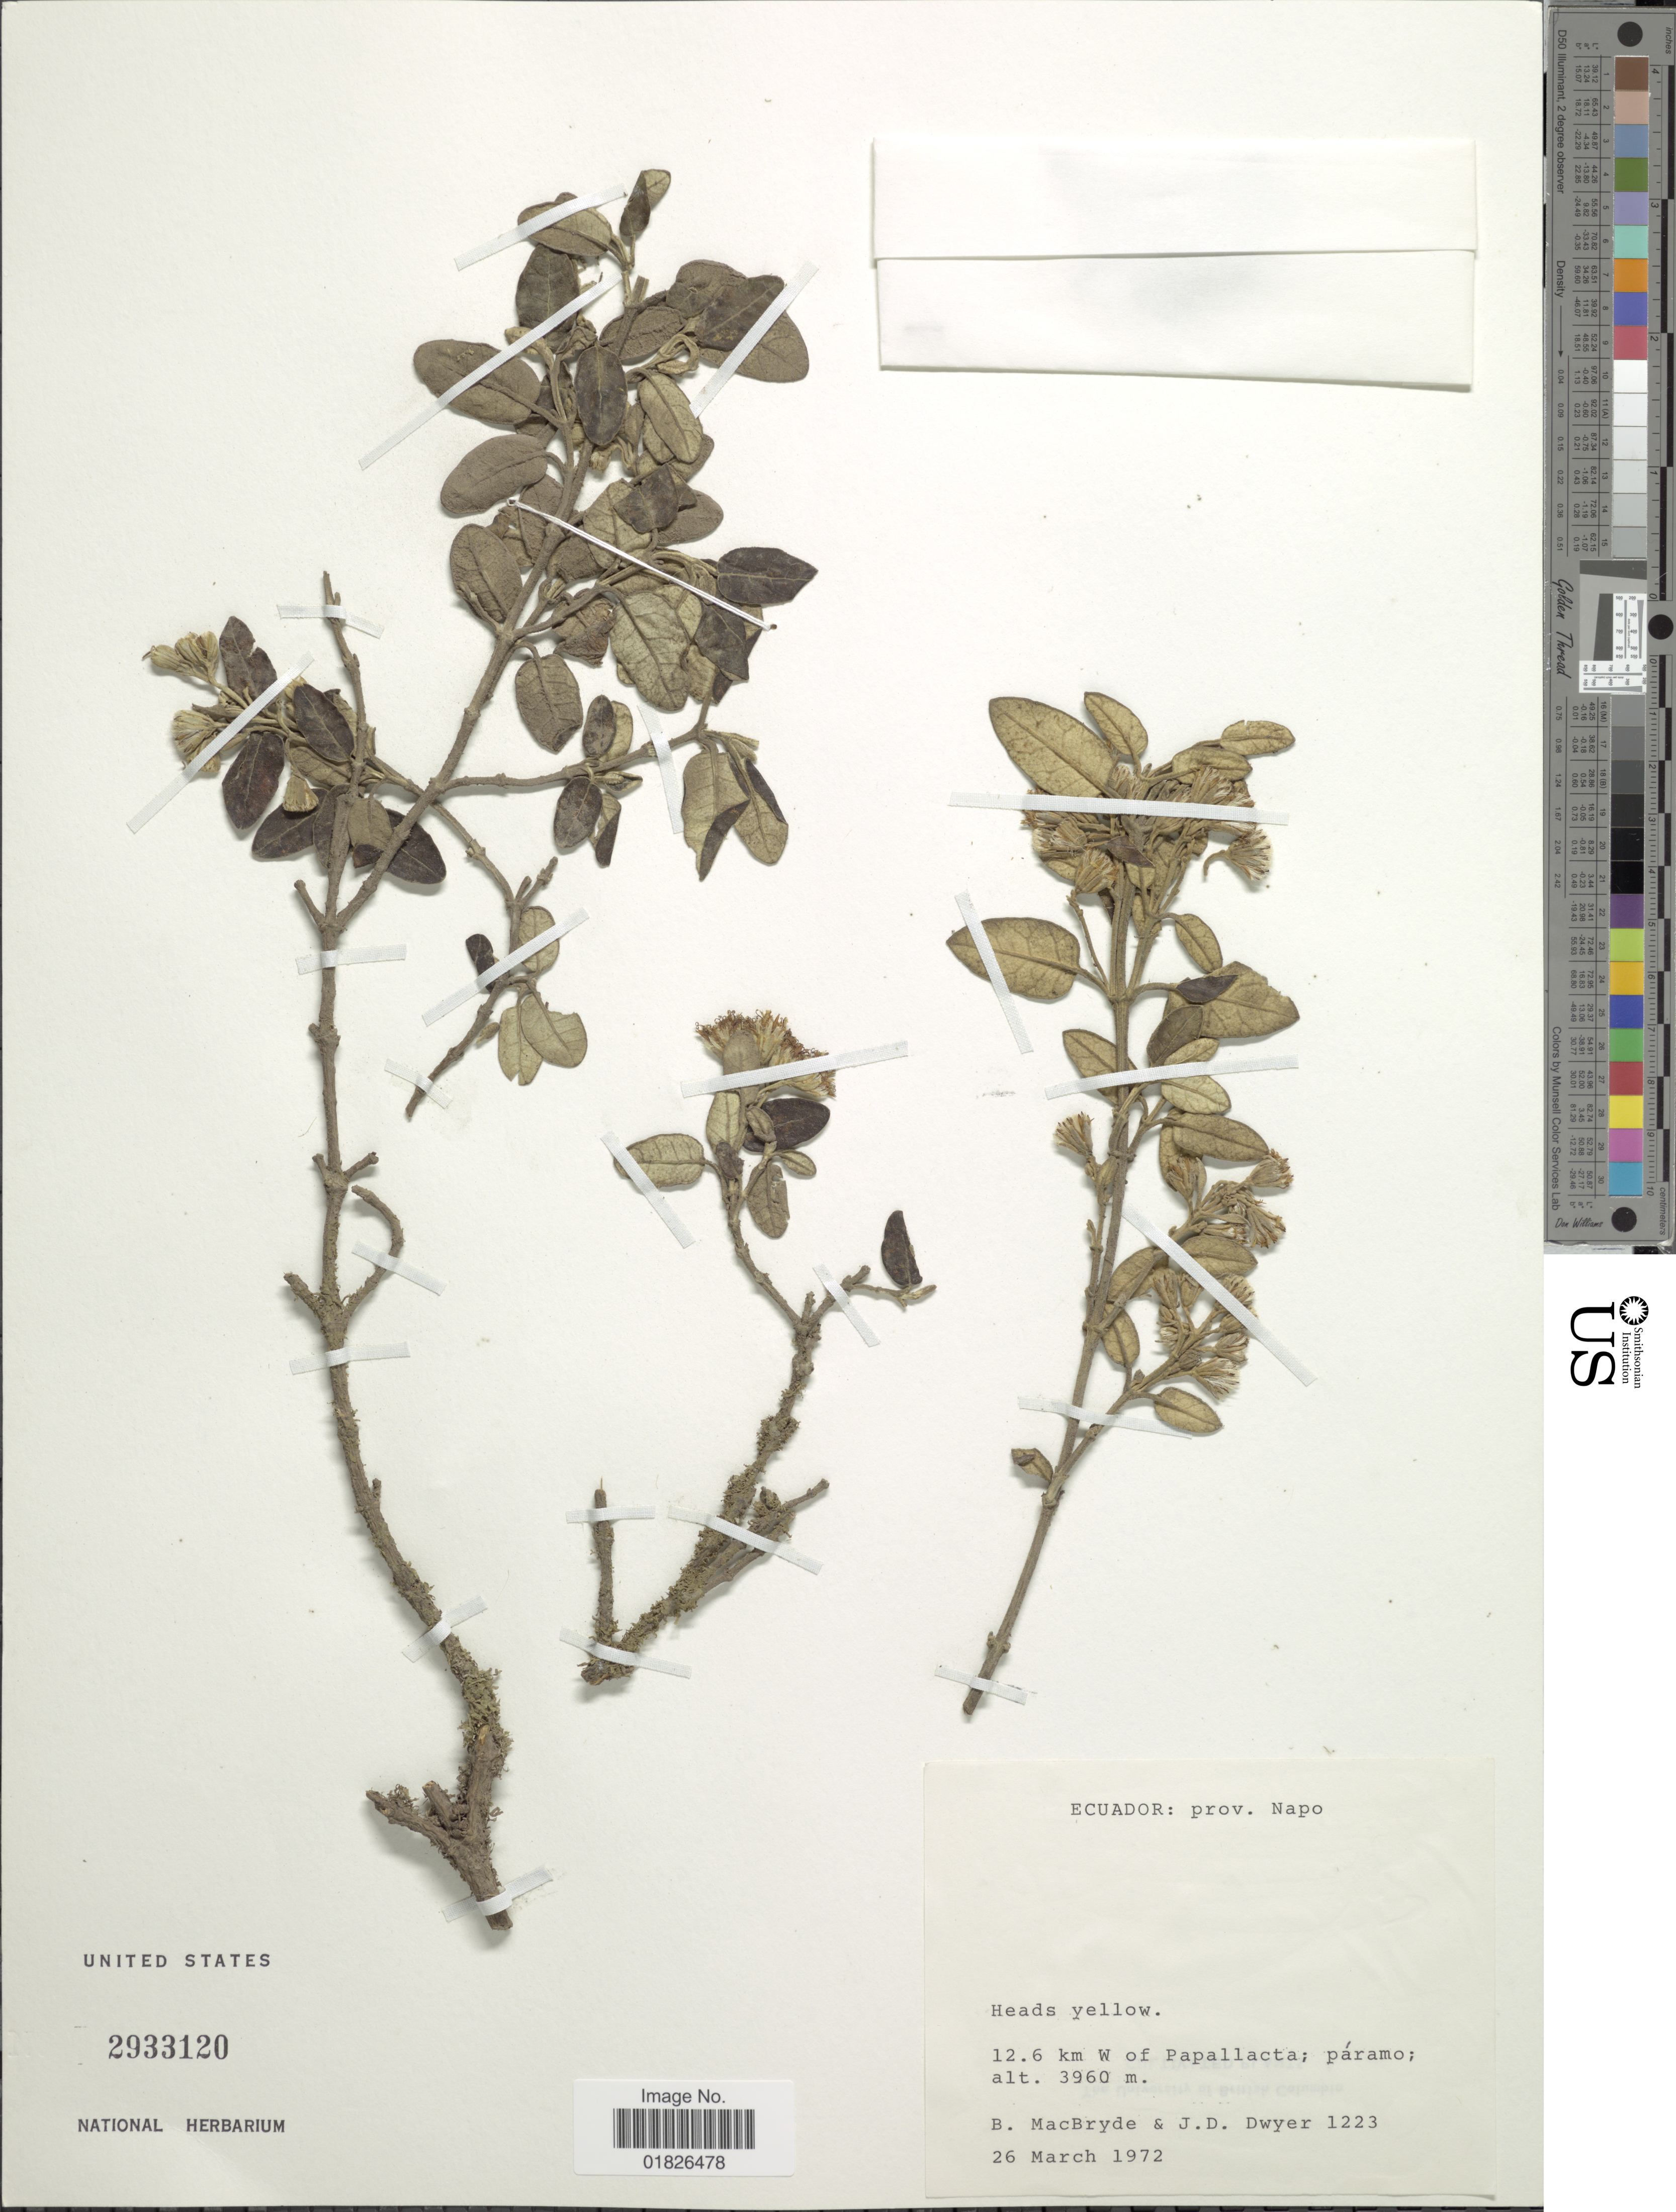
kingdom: Plantae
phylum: Tracheophyta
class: Magnoliopsida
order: Asterales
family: Asteraceae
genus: Gynoxys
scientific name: Gynoxys napoensis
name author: H. Rob.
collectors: B. MacBryde & J. D. Dwyer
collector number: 1223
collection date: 1972-03-26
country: Ecuador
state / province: Napo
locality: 12.6 km W of Papallacta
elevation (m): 3960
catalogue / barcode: US 2933120